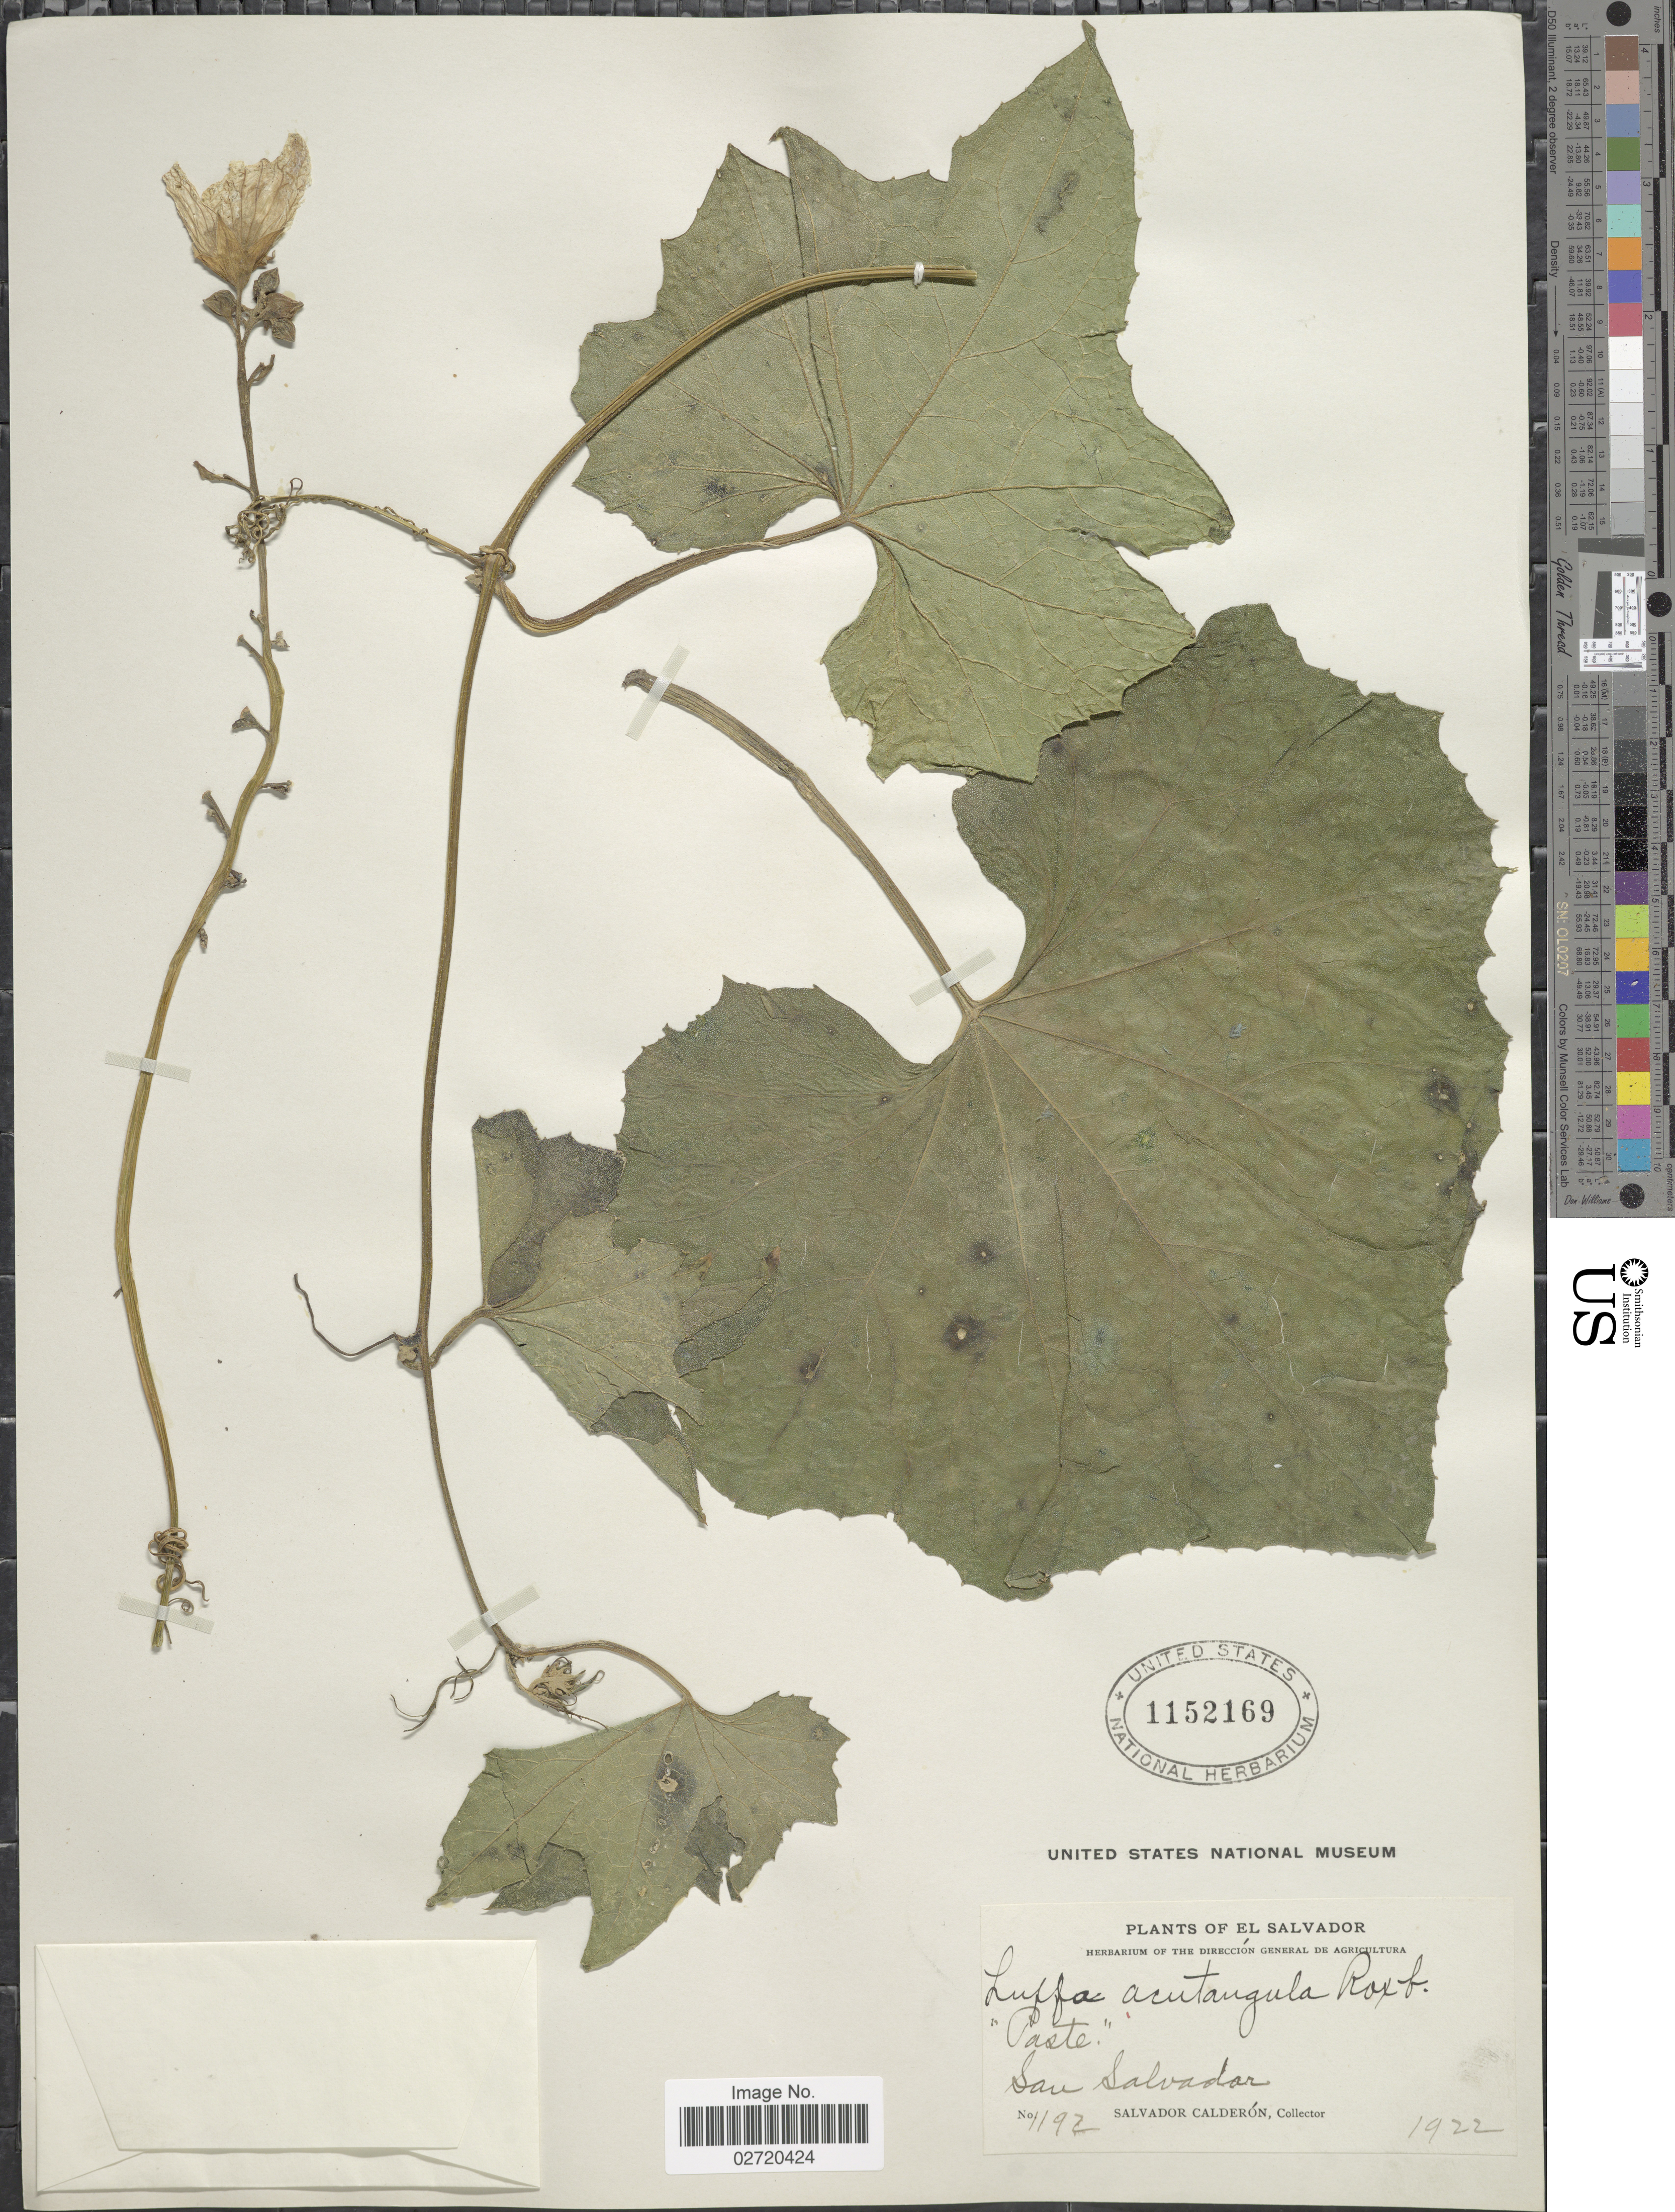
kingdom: Plantae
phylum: Tracheophyta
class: Magnoliopsida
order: Cucurbitales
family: Cucurbitaceae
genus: Luffa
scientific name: Luffa acutangula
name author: (L.) Roxb.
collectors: S. Calderón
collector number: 1192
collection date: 1922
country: El Salvador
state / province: San Salvador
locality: San Salvador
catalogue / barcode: US 1152169